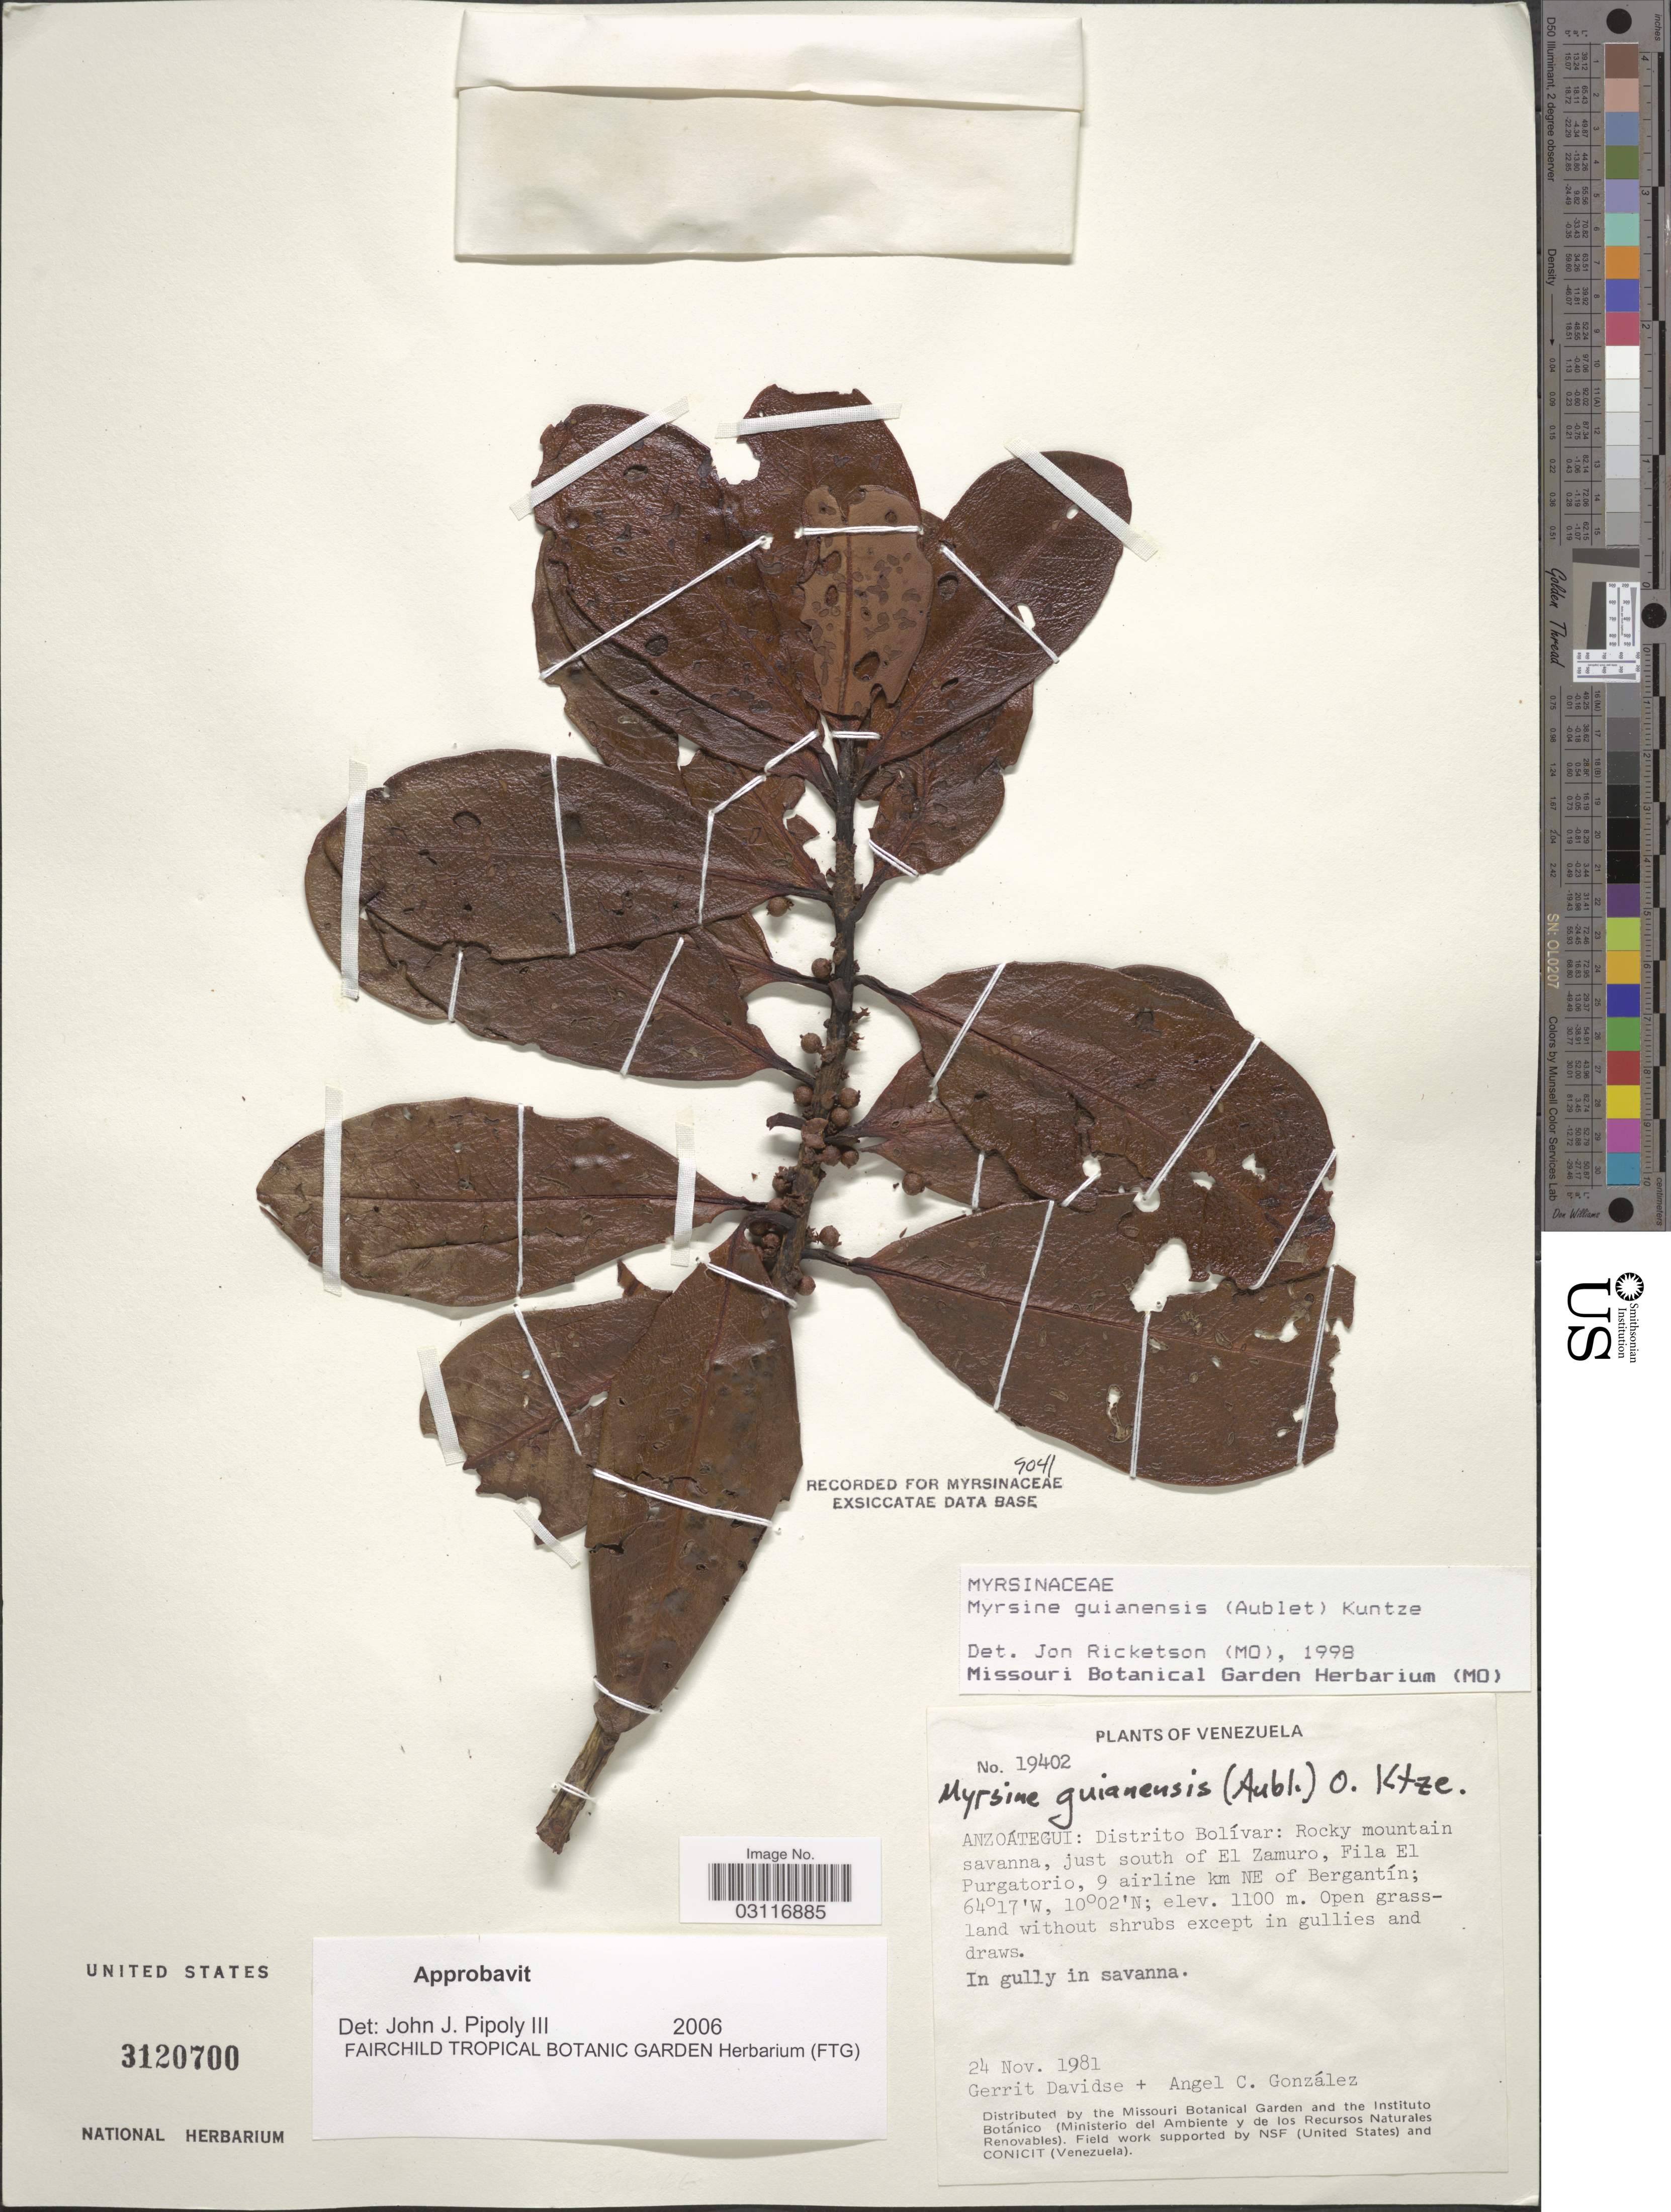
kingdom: Plantae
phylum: Tracheophyta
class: Magnoliopsida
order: Ericales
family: Primulaceae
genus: Myrsine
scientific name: Myrsine guianensis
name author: (Aubl.) Kuntze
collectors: G. Davidse & A. C. González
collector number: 19402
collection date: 1981-11-24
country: Venezuela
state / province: Anzoategui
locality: Distrito Bolívar: Rocky mountain savanna, just south of El Zamuro, Fila El Purgatorio, 9 airline km NE of Bergantín.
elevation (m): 1100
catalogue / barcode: US 3120700